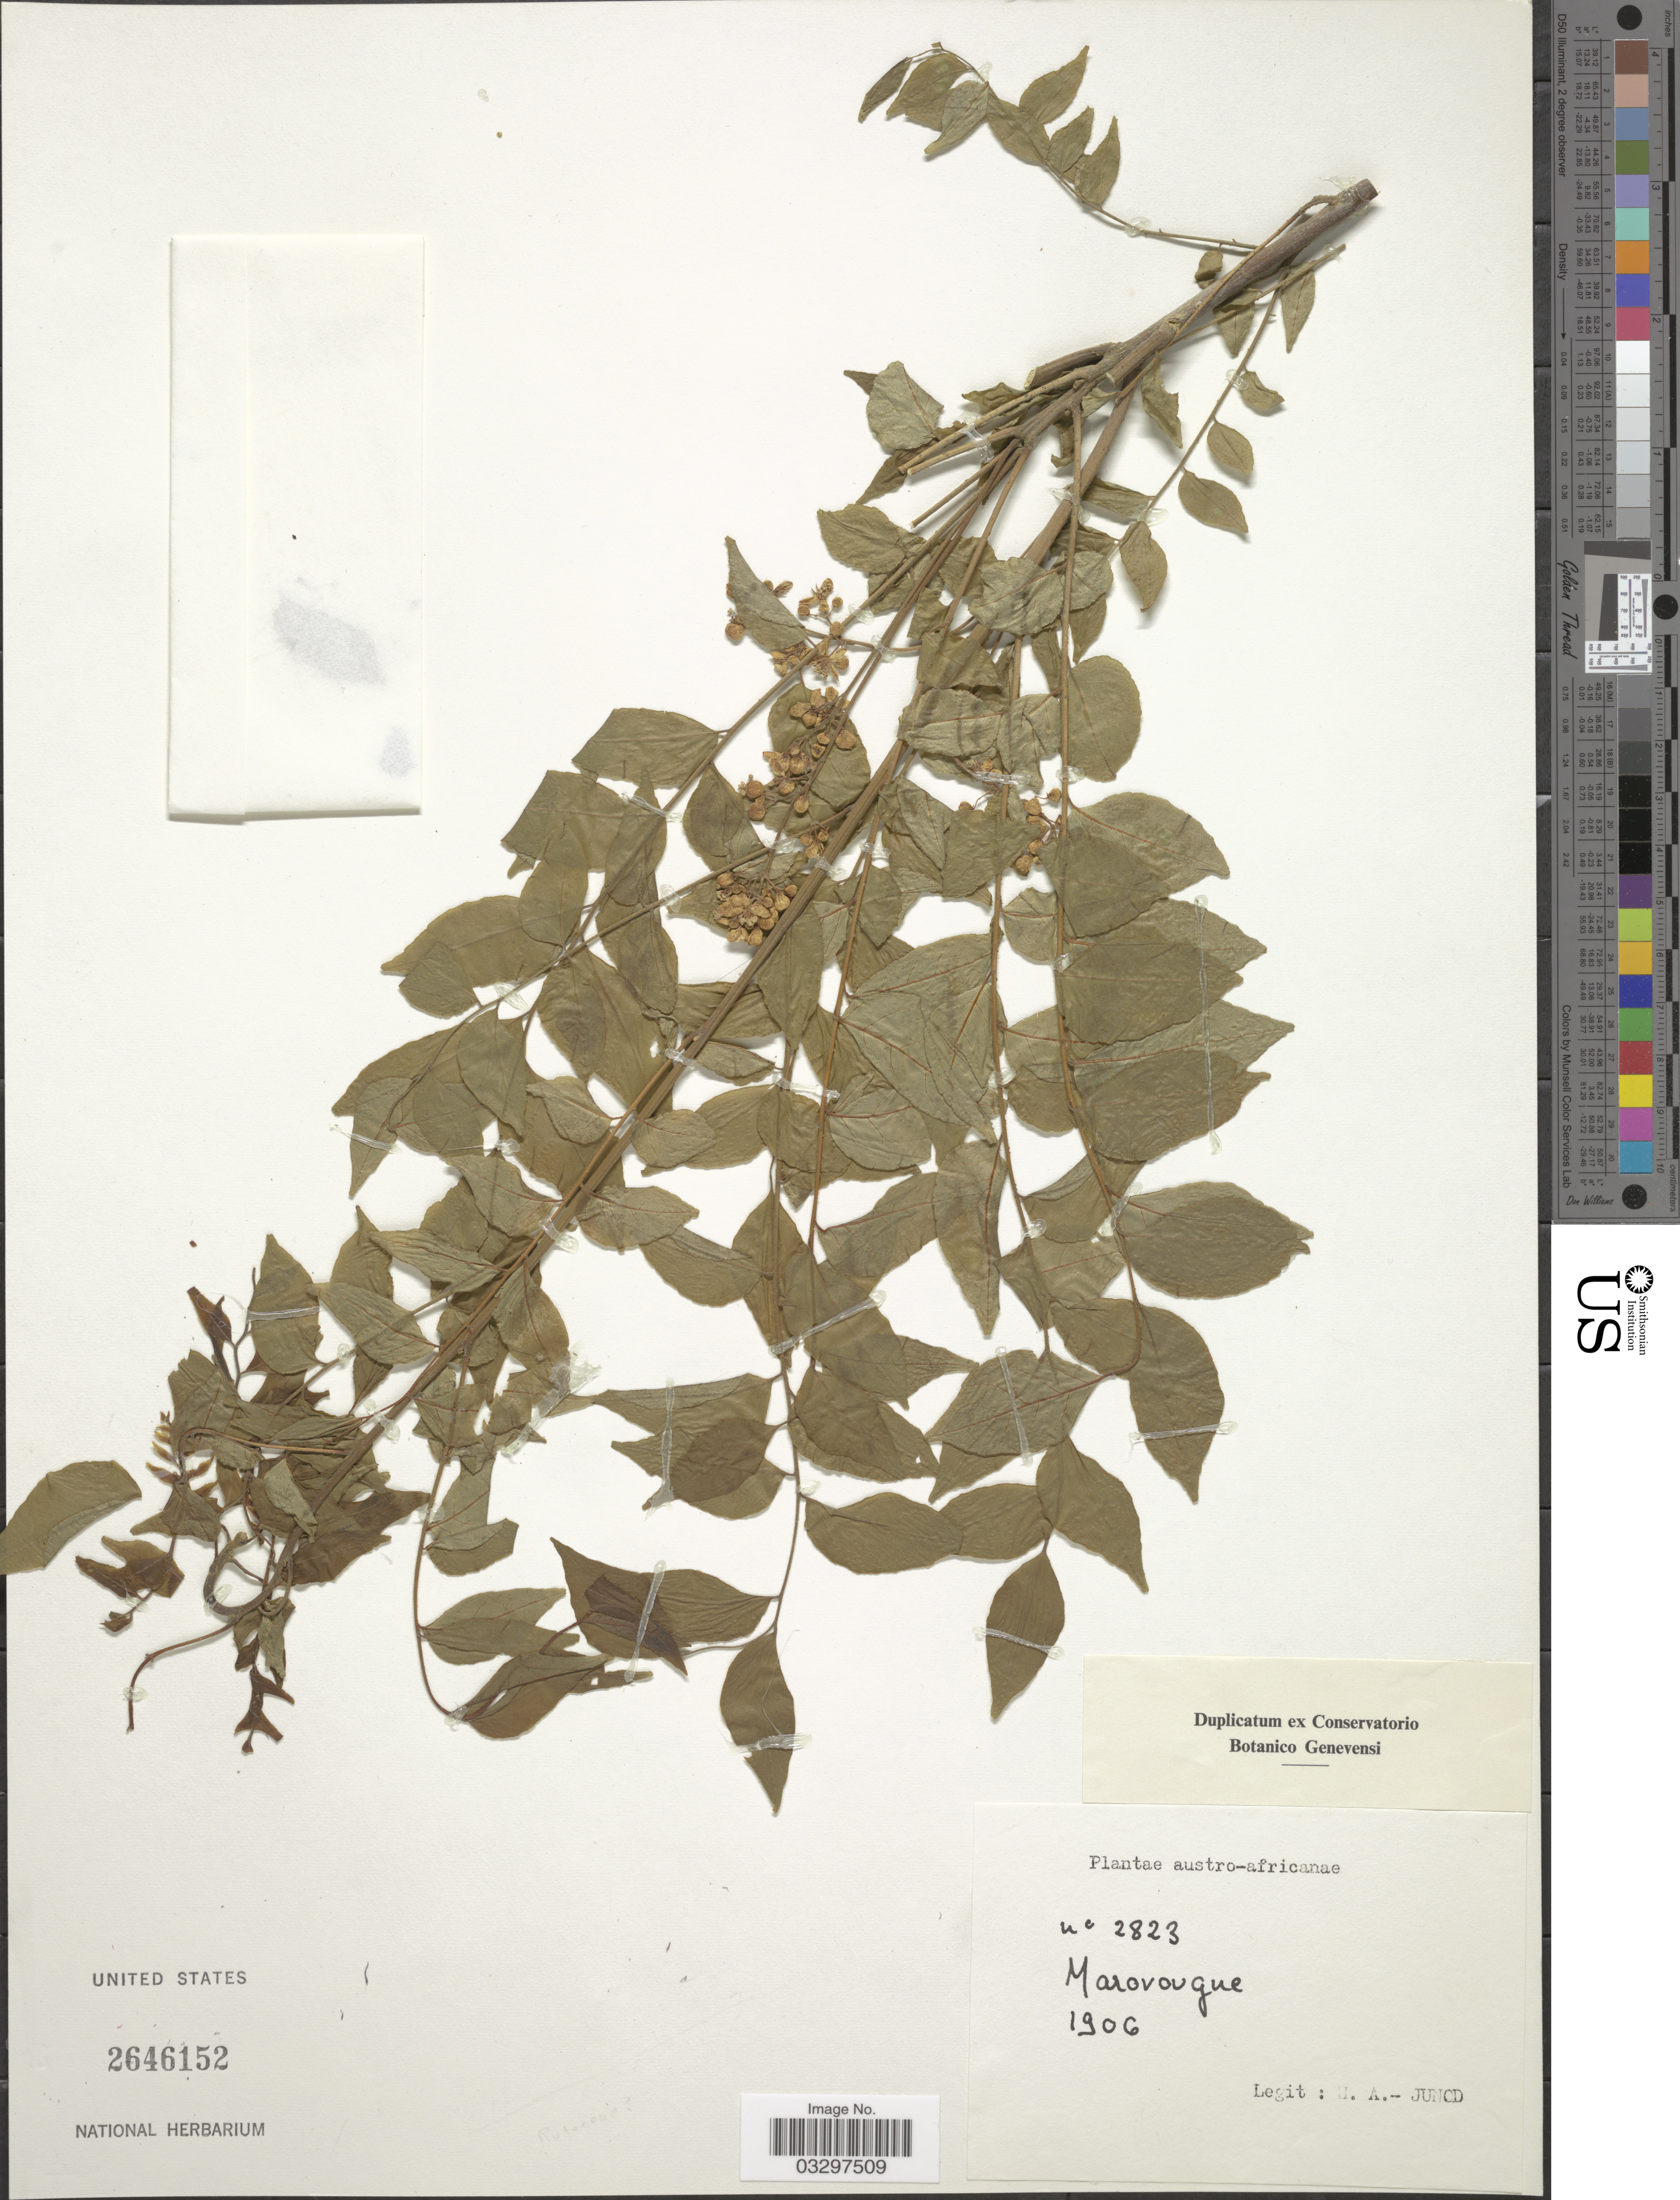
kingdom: Plantae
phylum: Tracheophyta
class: Magnoliopsida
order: Oxalidales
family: Oxalidaceae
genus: Averrhoa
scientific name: Averrhoa carambola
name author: L.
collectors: H. Junod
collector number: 2823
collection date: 1906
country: South Africa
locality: Austro-africanae. Marovougue.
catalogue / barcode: US 2646152